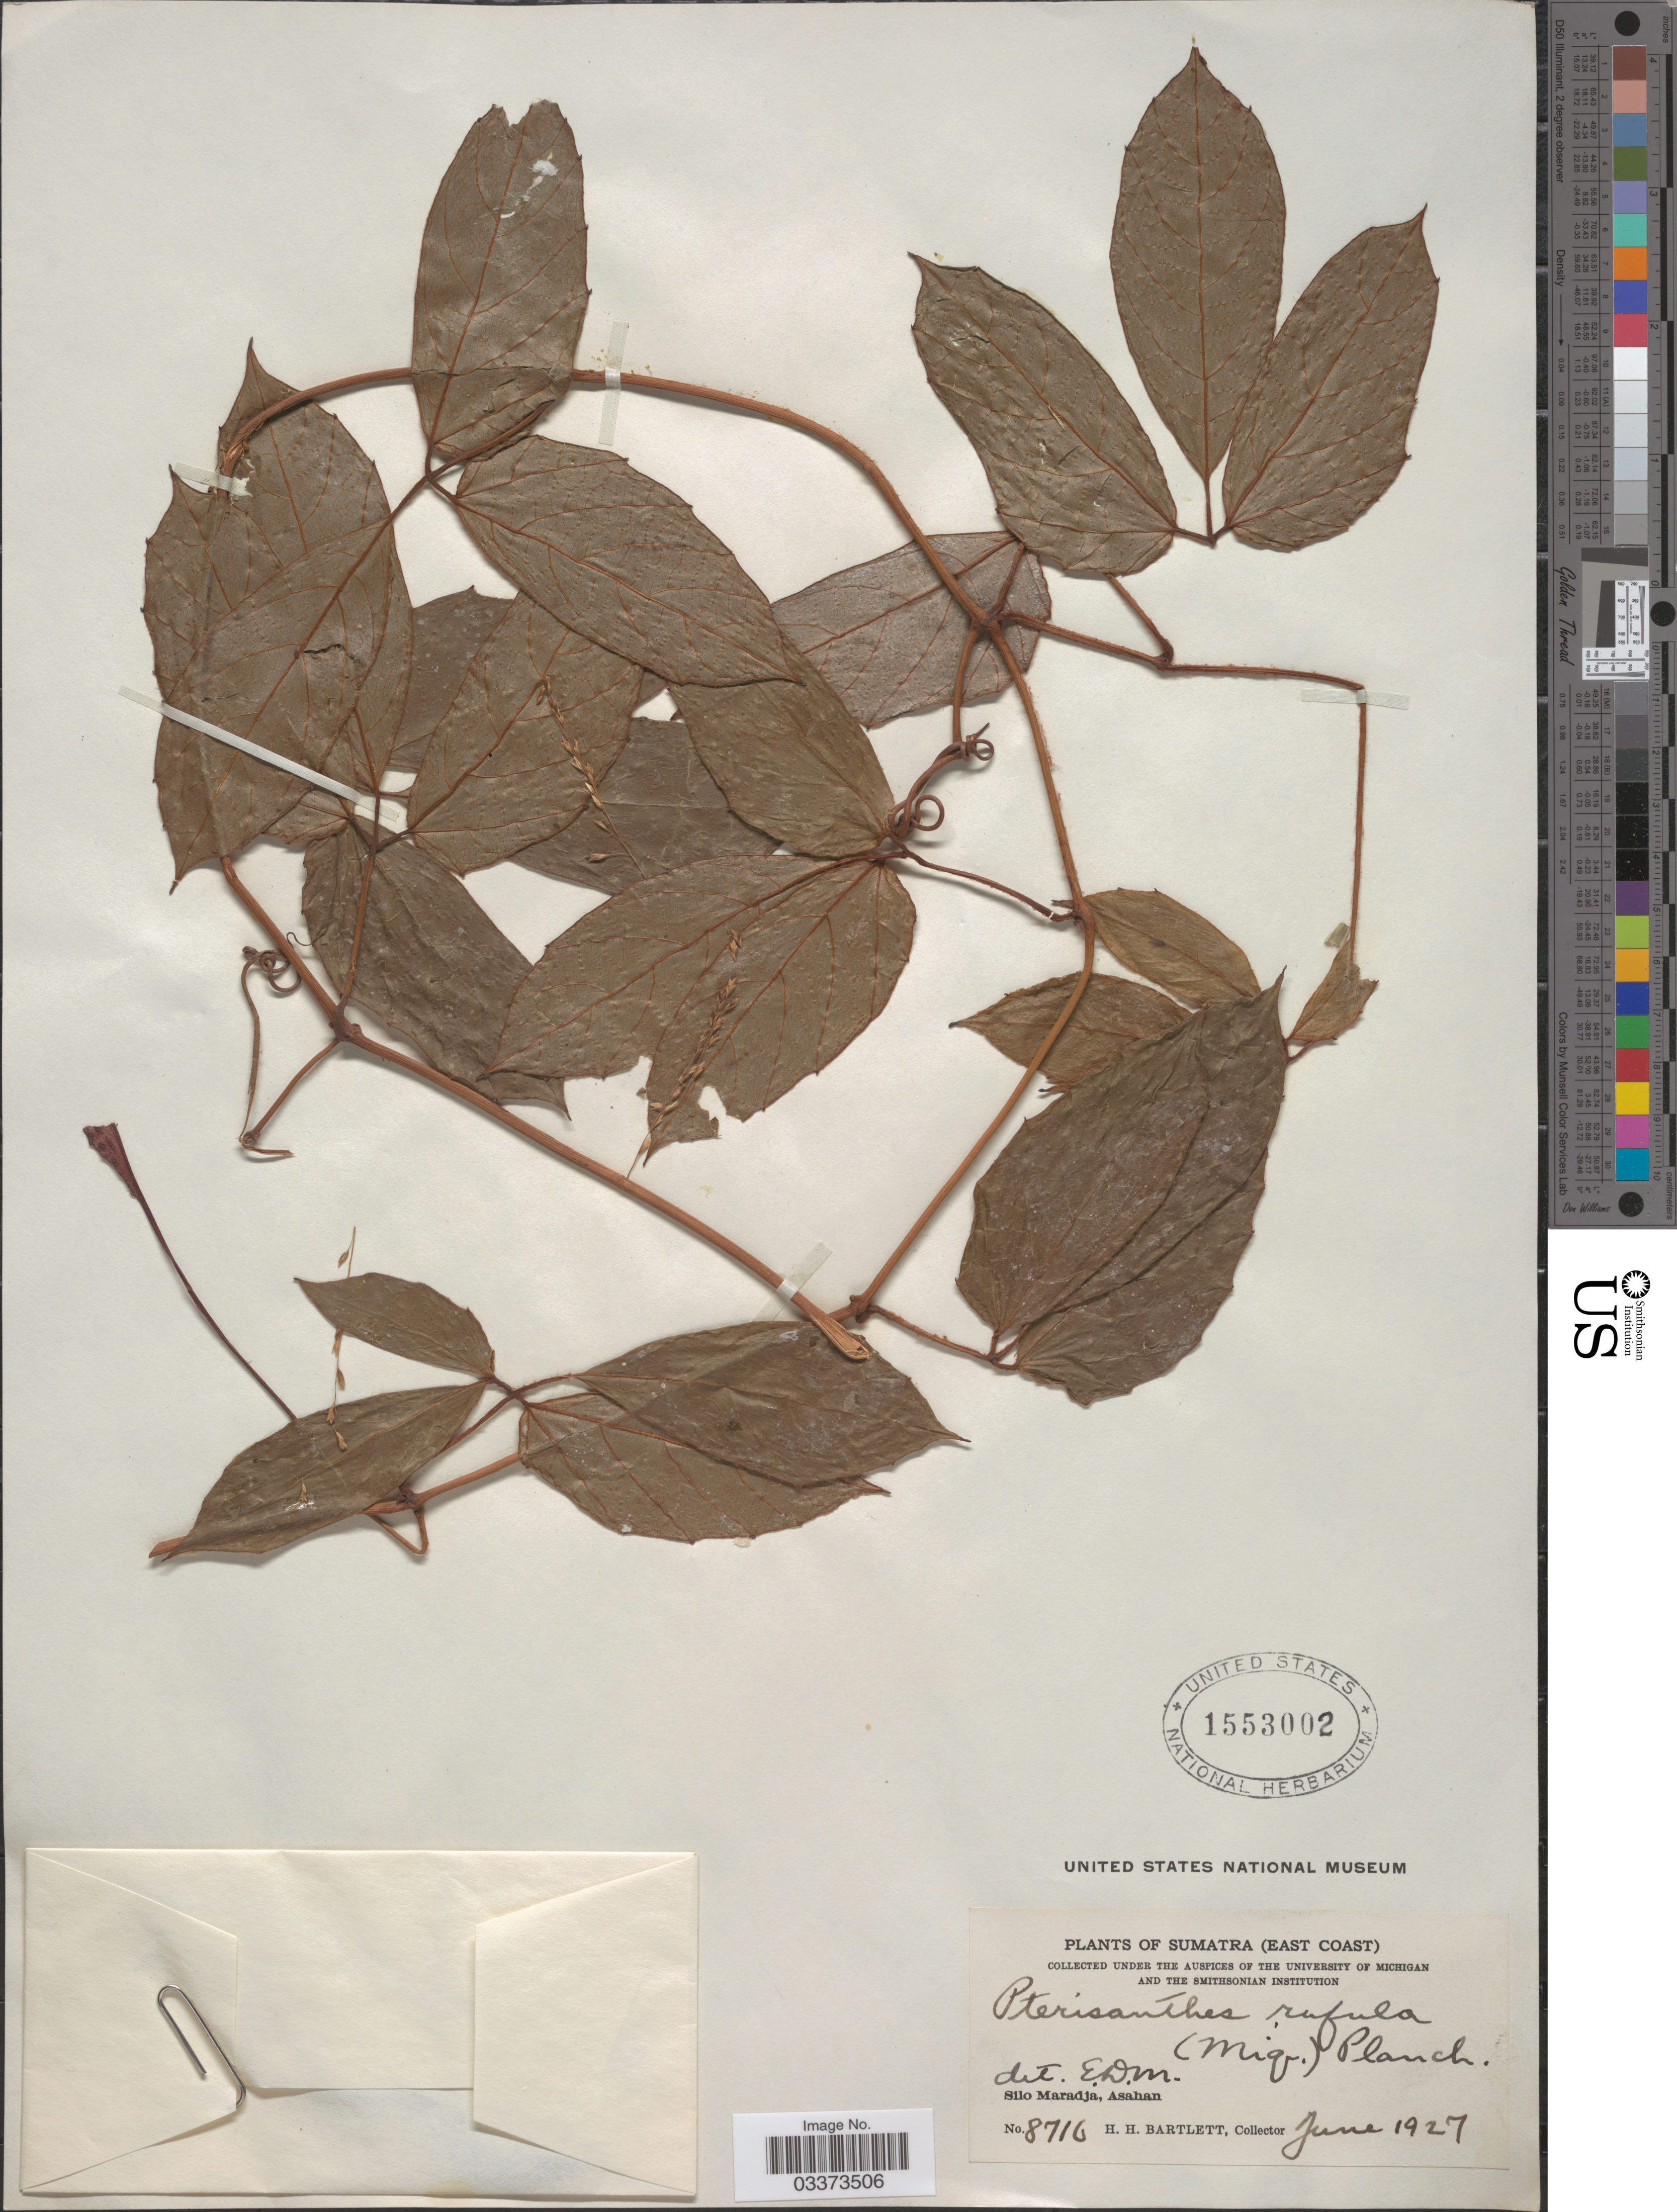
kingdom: Plantae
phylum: Tracheophyta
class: Magnoliopsida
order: Vitales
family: Vitaceae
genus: Pterisanthes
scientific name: Pterisanthes rufula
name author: (Miq.) Planch.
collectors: H. H. Bartlett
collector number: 8716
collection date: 1927-06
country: Indonesia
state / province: Sumatra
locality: (East Coast). Silo Maradja, Asahan.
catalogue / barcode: US 1553002